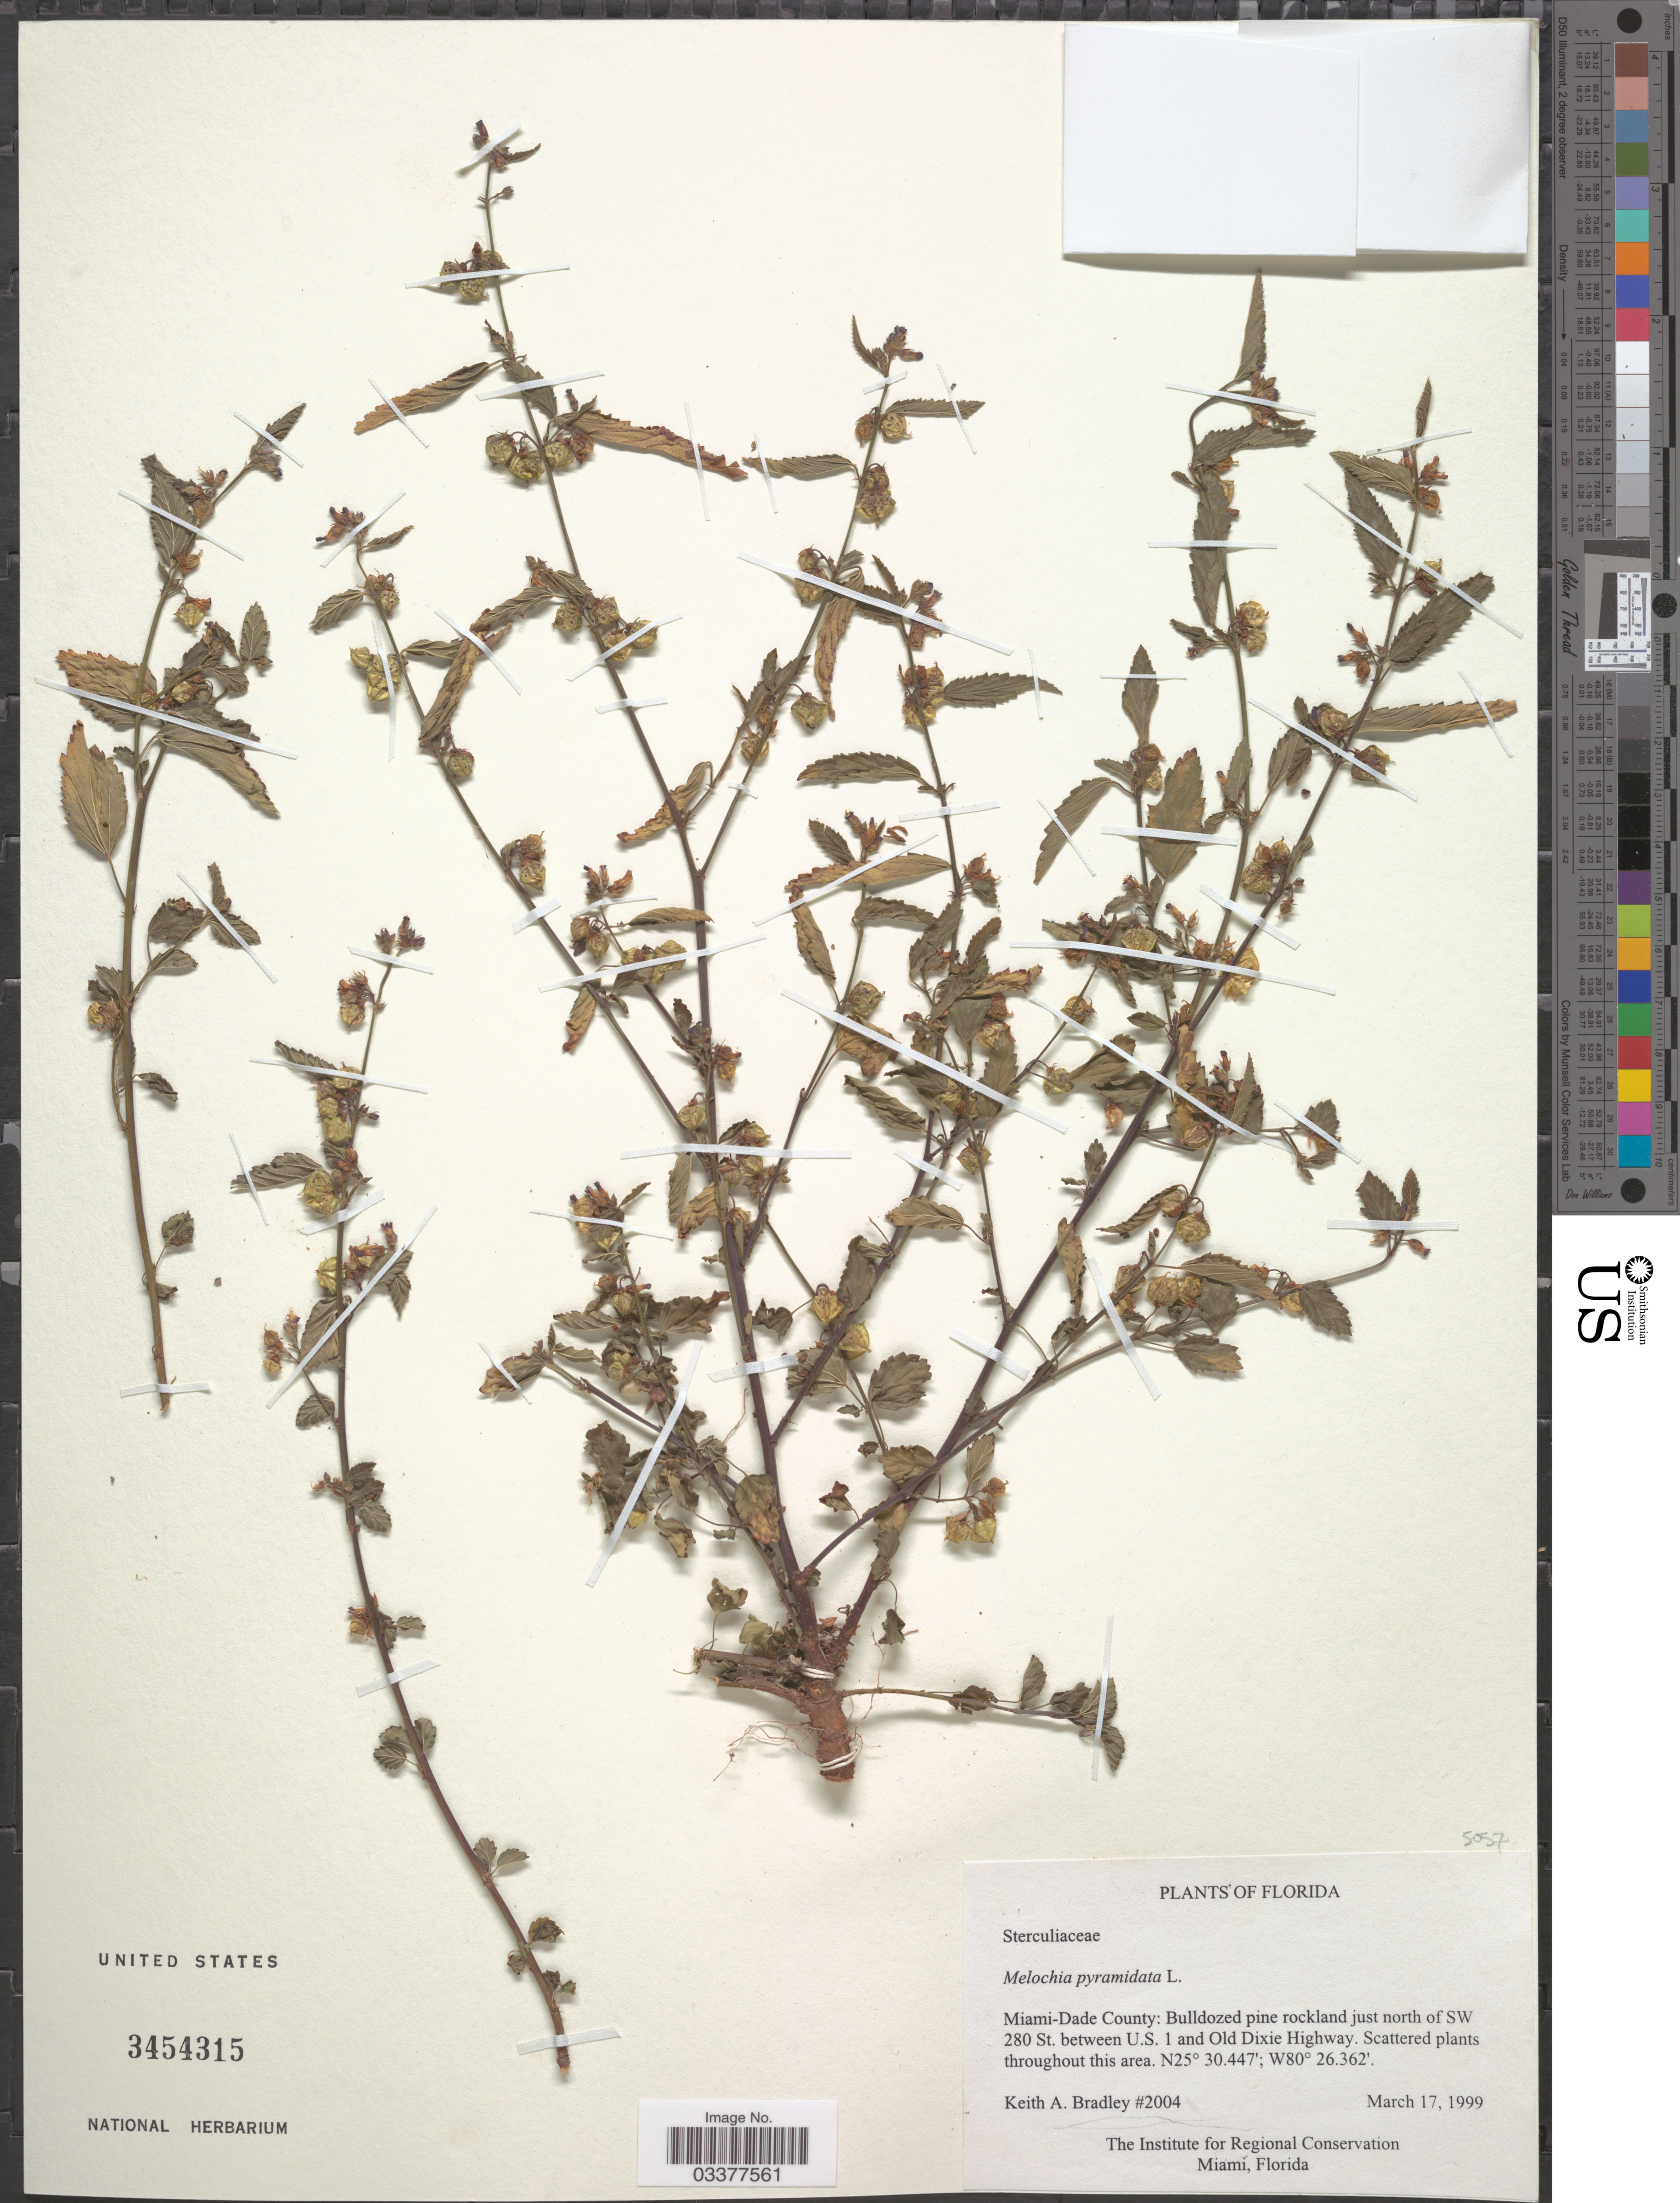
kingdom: Plantae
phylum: Tracheophyta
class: Magnoliopsida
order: Malvales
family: Malvaceae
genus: Melochia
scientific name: Melochia pyramidata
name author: L.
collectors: K. Bradley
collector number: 2004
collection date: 1999-03-17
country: United States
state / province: Florida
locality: Miami-Dade County: Bulldozed pine rockland just north of SW 280 St. between U.S. 1 and Old Dixie Highway.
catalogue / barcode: US 3454315